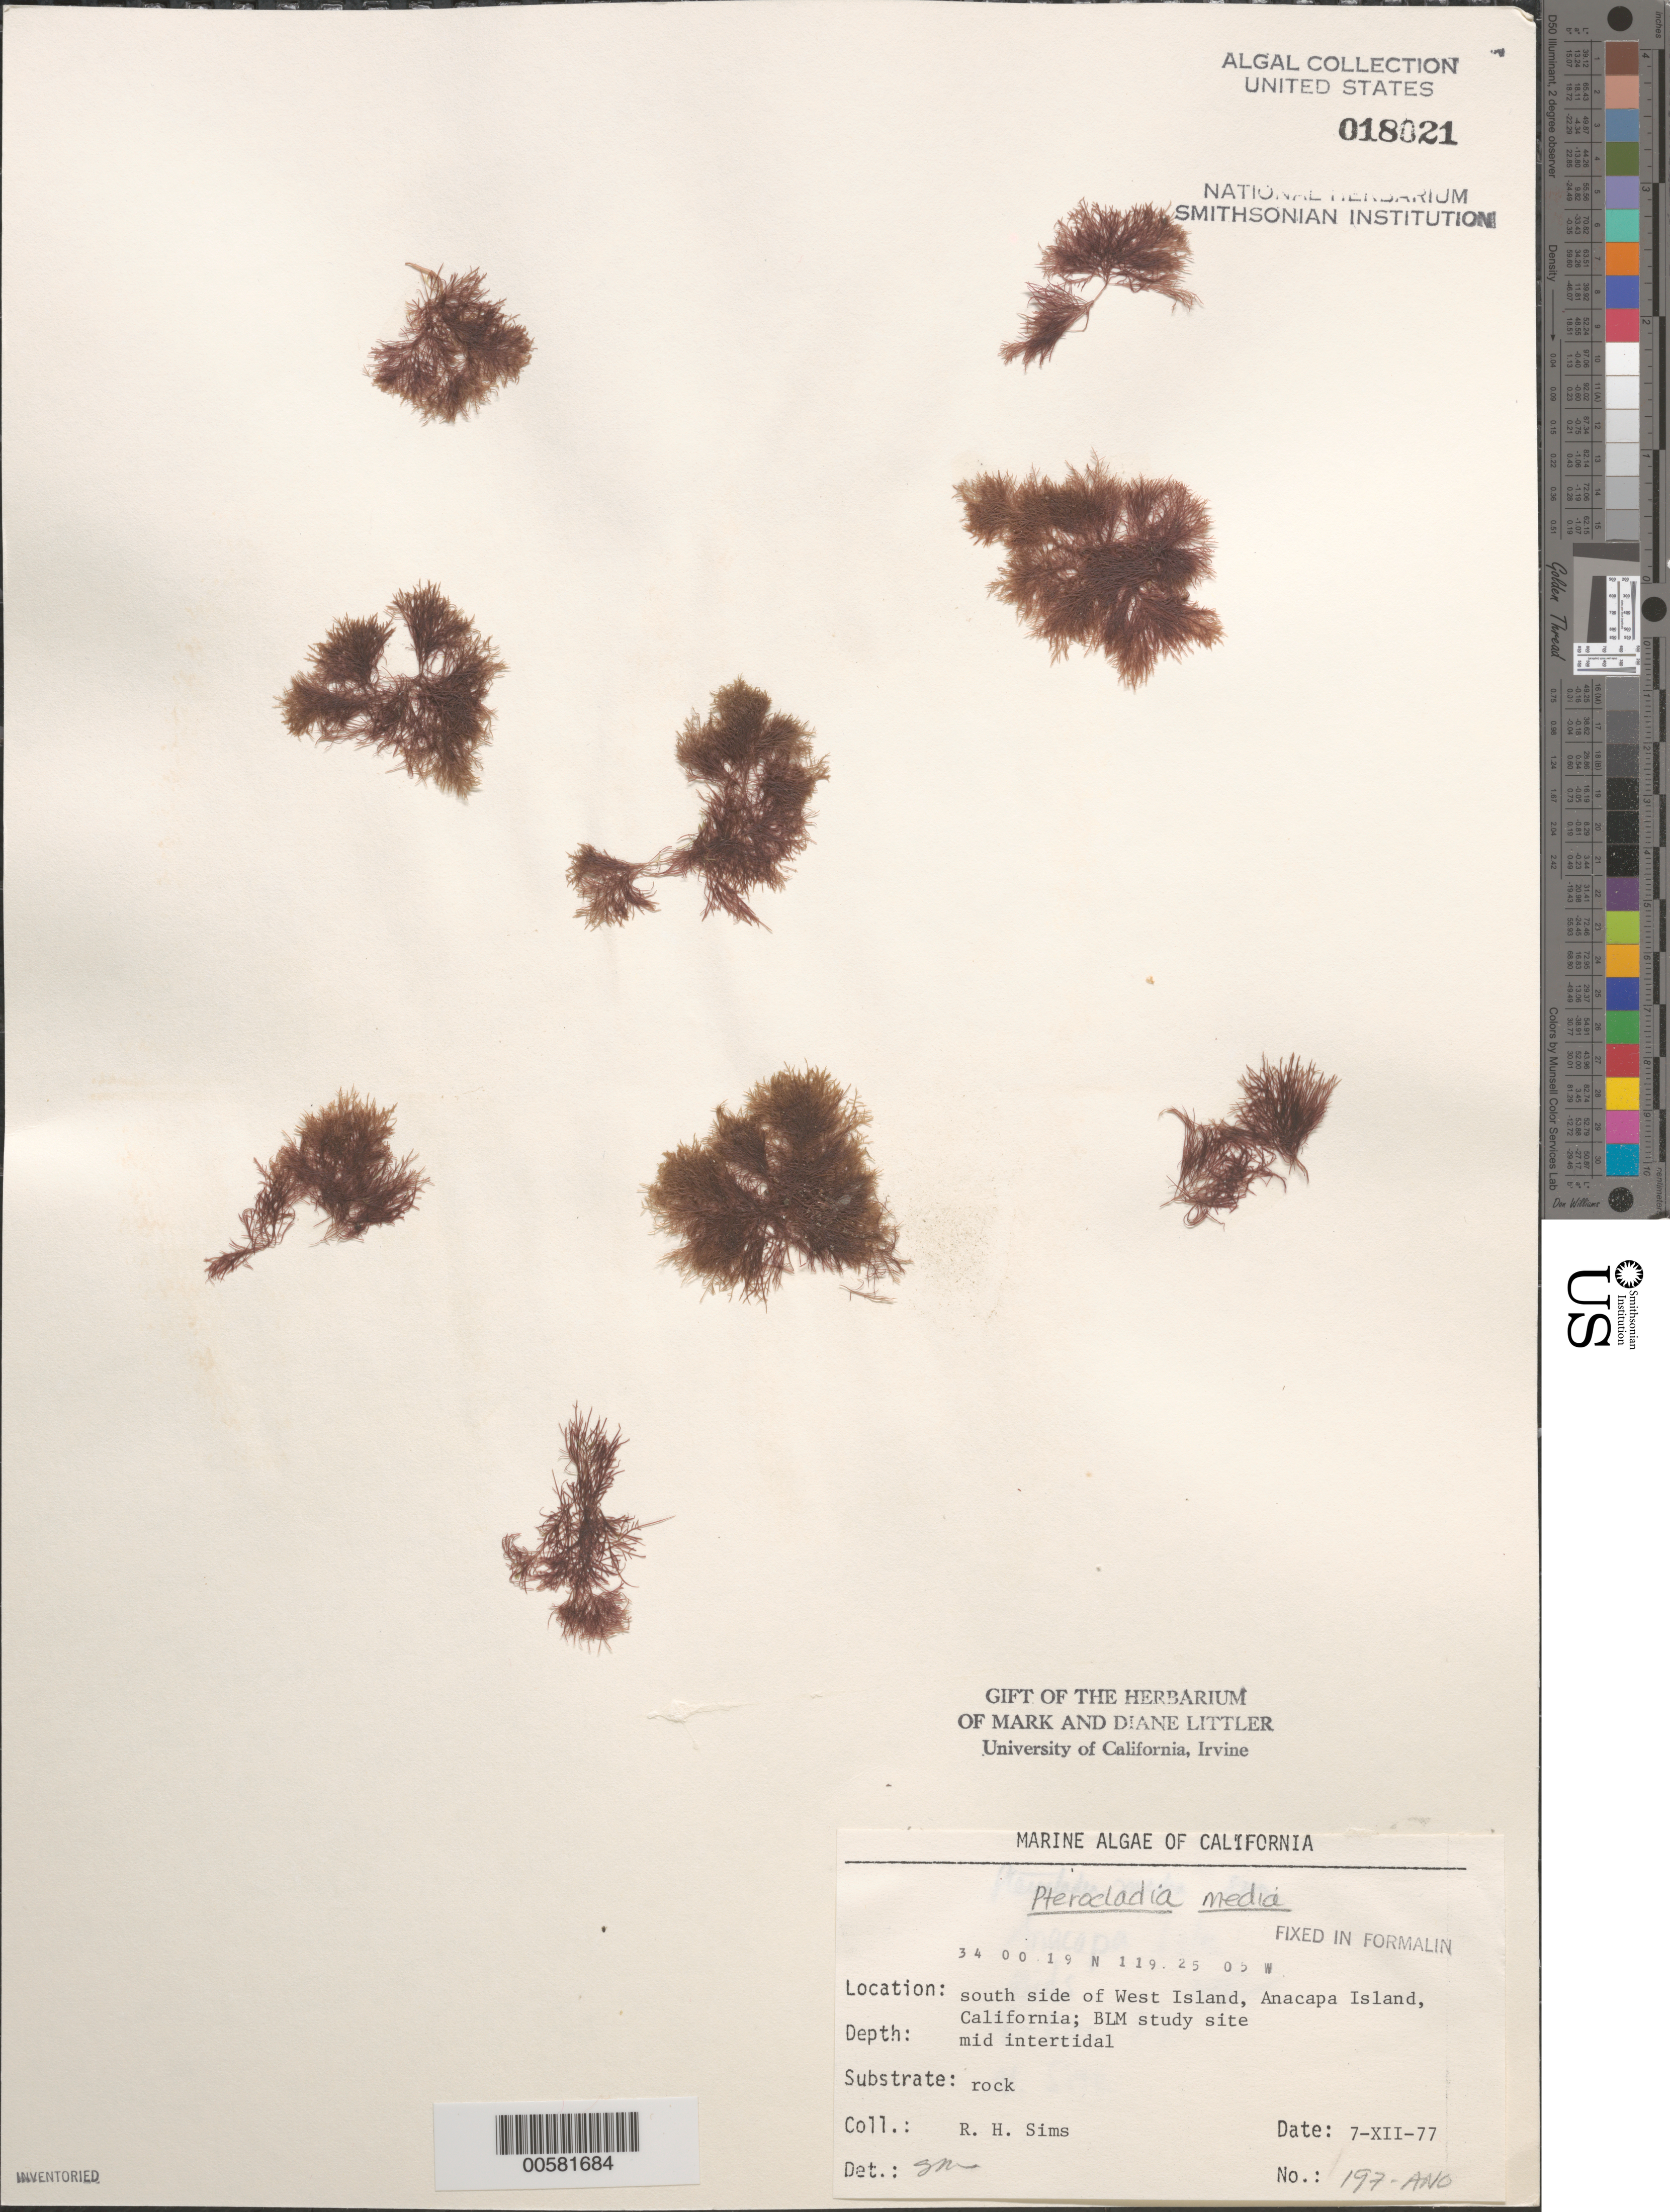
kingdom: Plantae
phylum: Rhodophyta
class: Florideophyceae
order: Gelidiales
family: Pterocladiaceae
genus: Pterocladiella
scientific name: Pterocladiella media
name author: (E.Y. Dawson) G.H. Boo & K.A. Miller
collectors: R. H. Sims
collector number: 197-ANO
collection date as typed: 07 Dec 1977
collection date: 1977-12-07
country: United States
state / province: California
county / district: Ventura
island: Anacapa Island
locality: South side of west island, near Cat Rock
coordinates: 34 00'19"N, 119 25'05"W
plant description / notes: BLM-SOCALBIGHT rocky intertidal survey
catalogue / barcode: US 18021